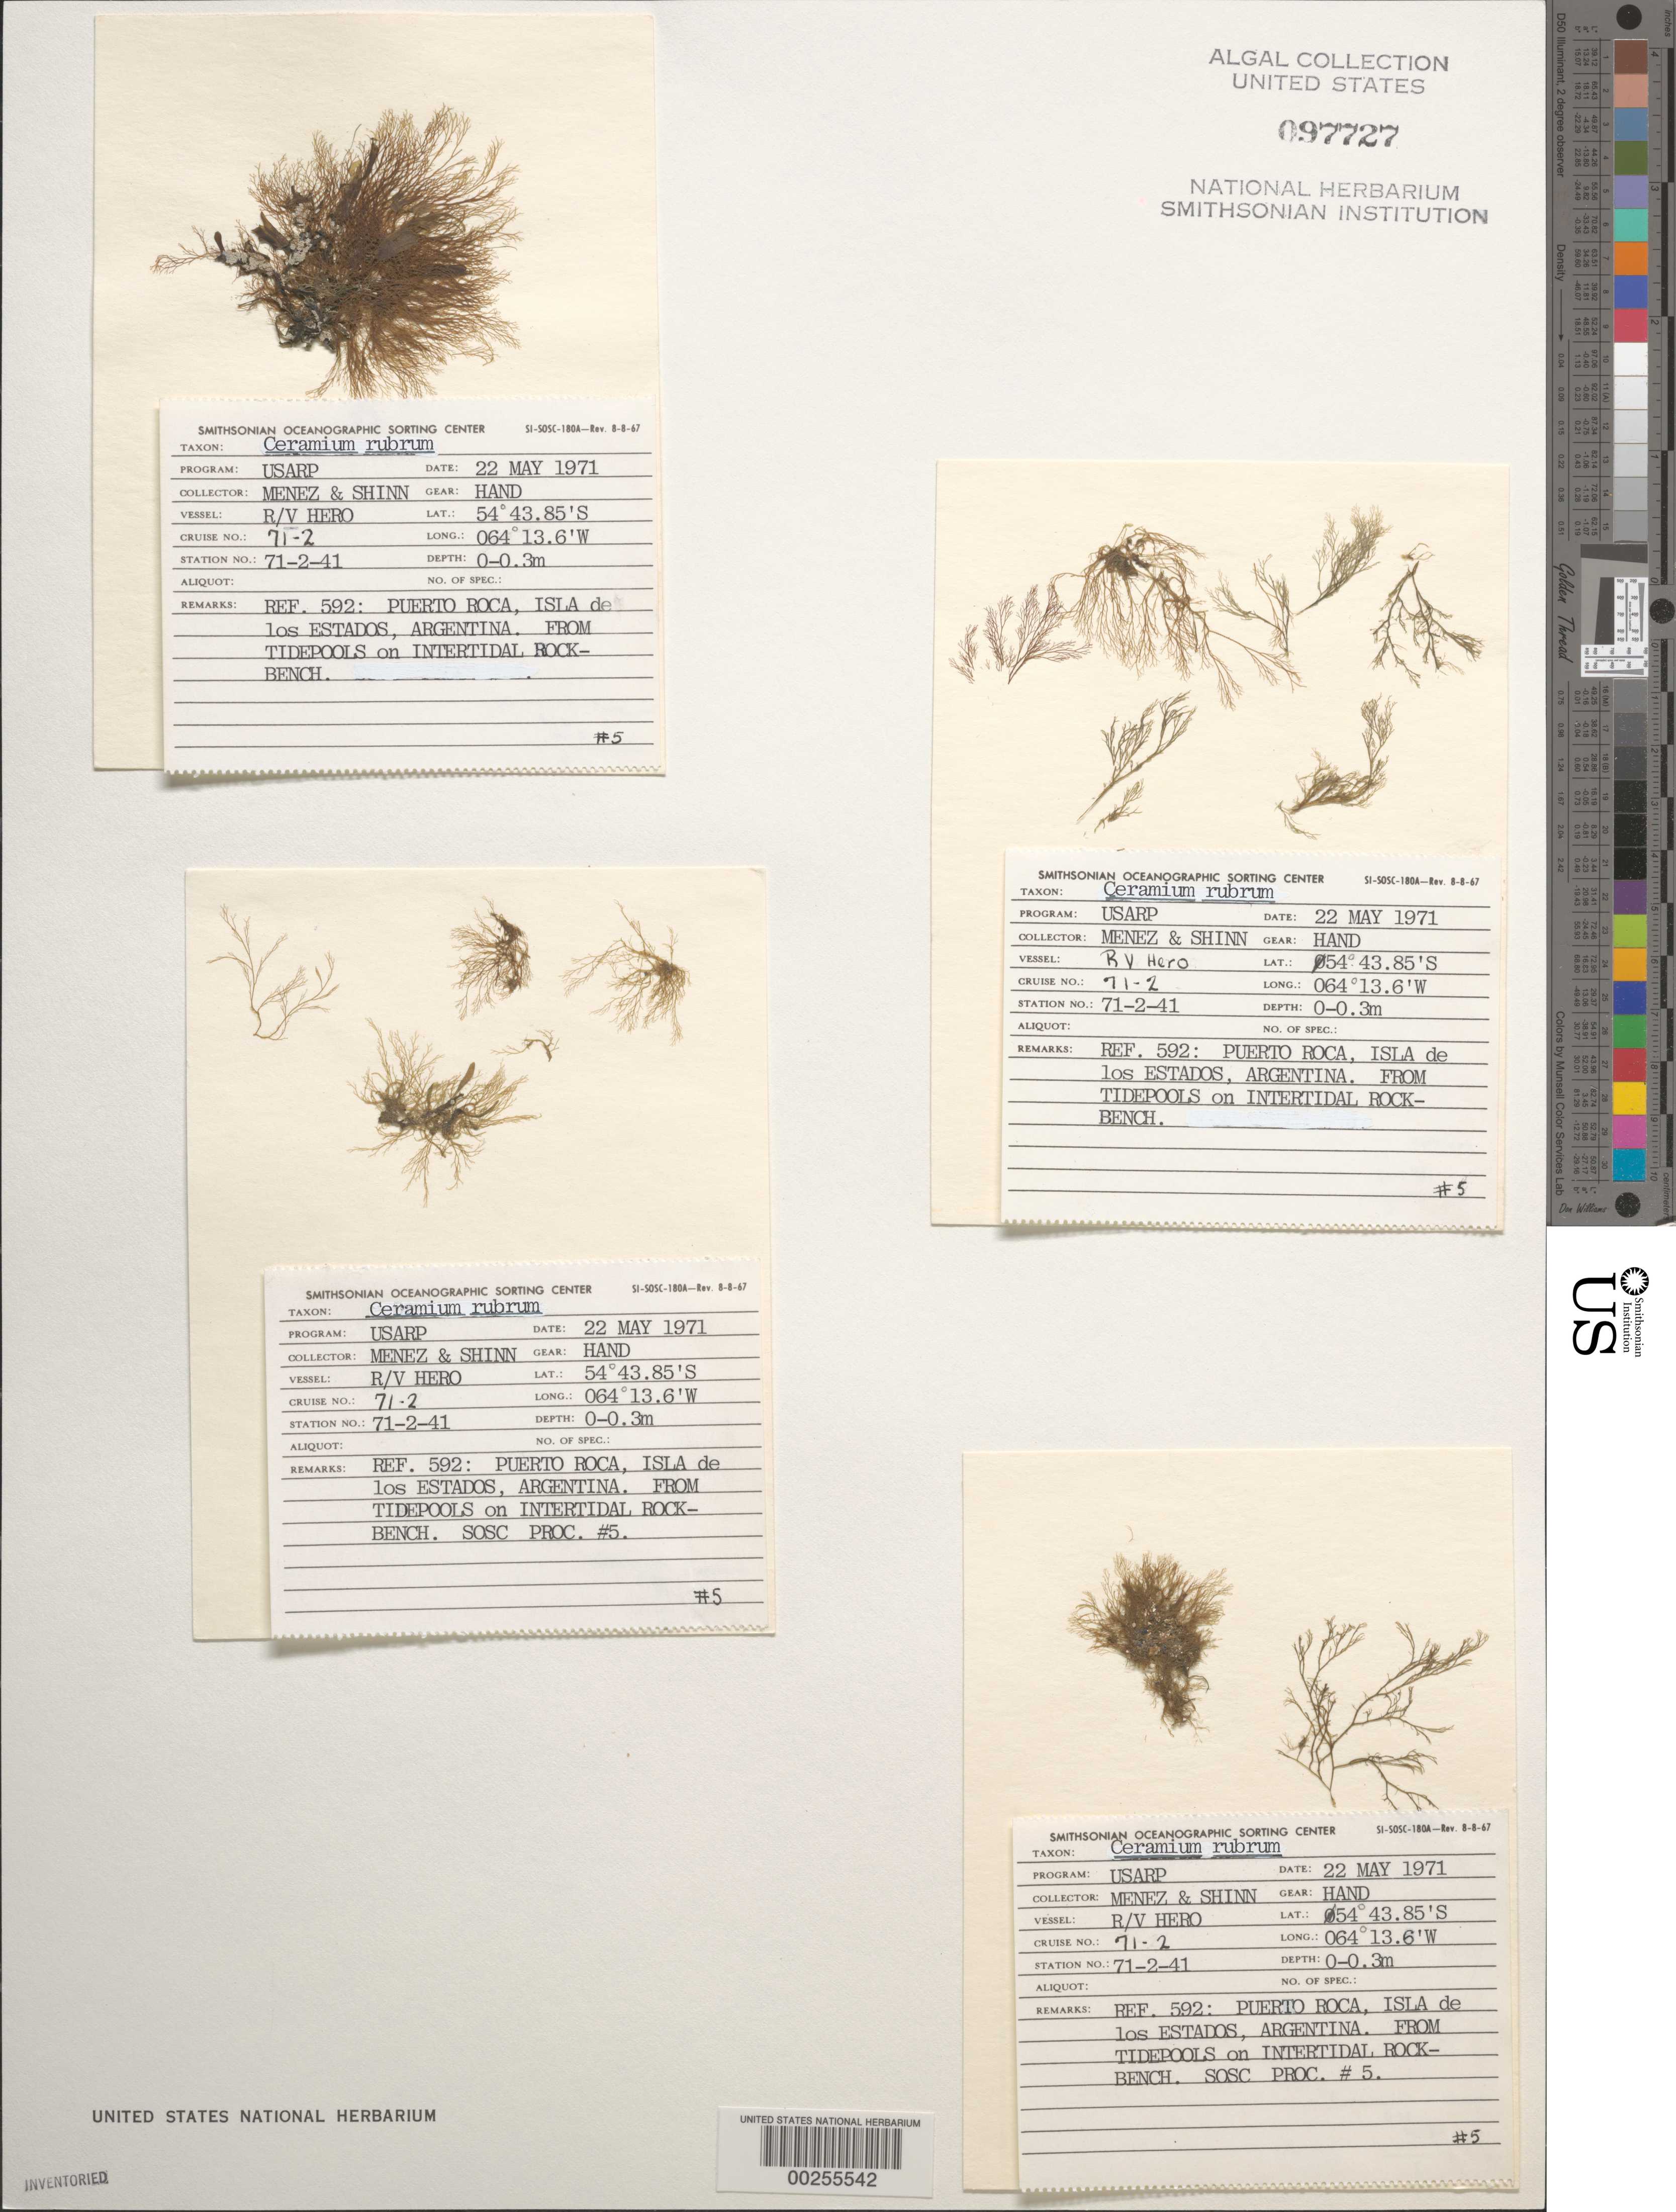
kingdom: Plantae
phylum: Rhodophyta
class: Florideophyceae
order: Ceramiales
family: Ceramiaceae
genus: Ceramium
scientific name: Ceramium rubrum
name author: C. Agardh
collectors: Meñez & -. Shinn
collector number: Station 71-2-41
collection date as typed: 22 May 1971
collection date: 1971-05-22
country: Argentina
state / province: Tierra del Fuego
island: Isla de los Estados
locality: Puerto Roco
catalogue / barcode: US 97727